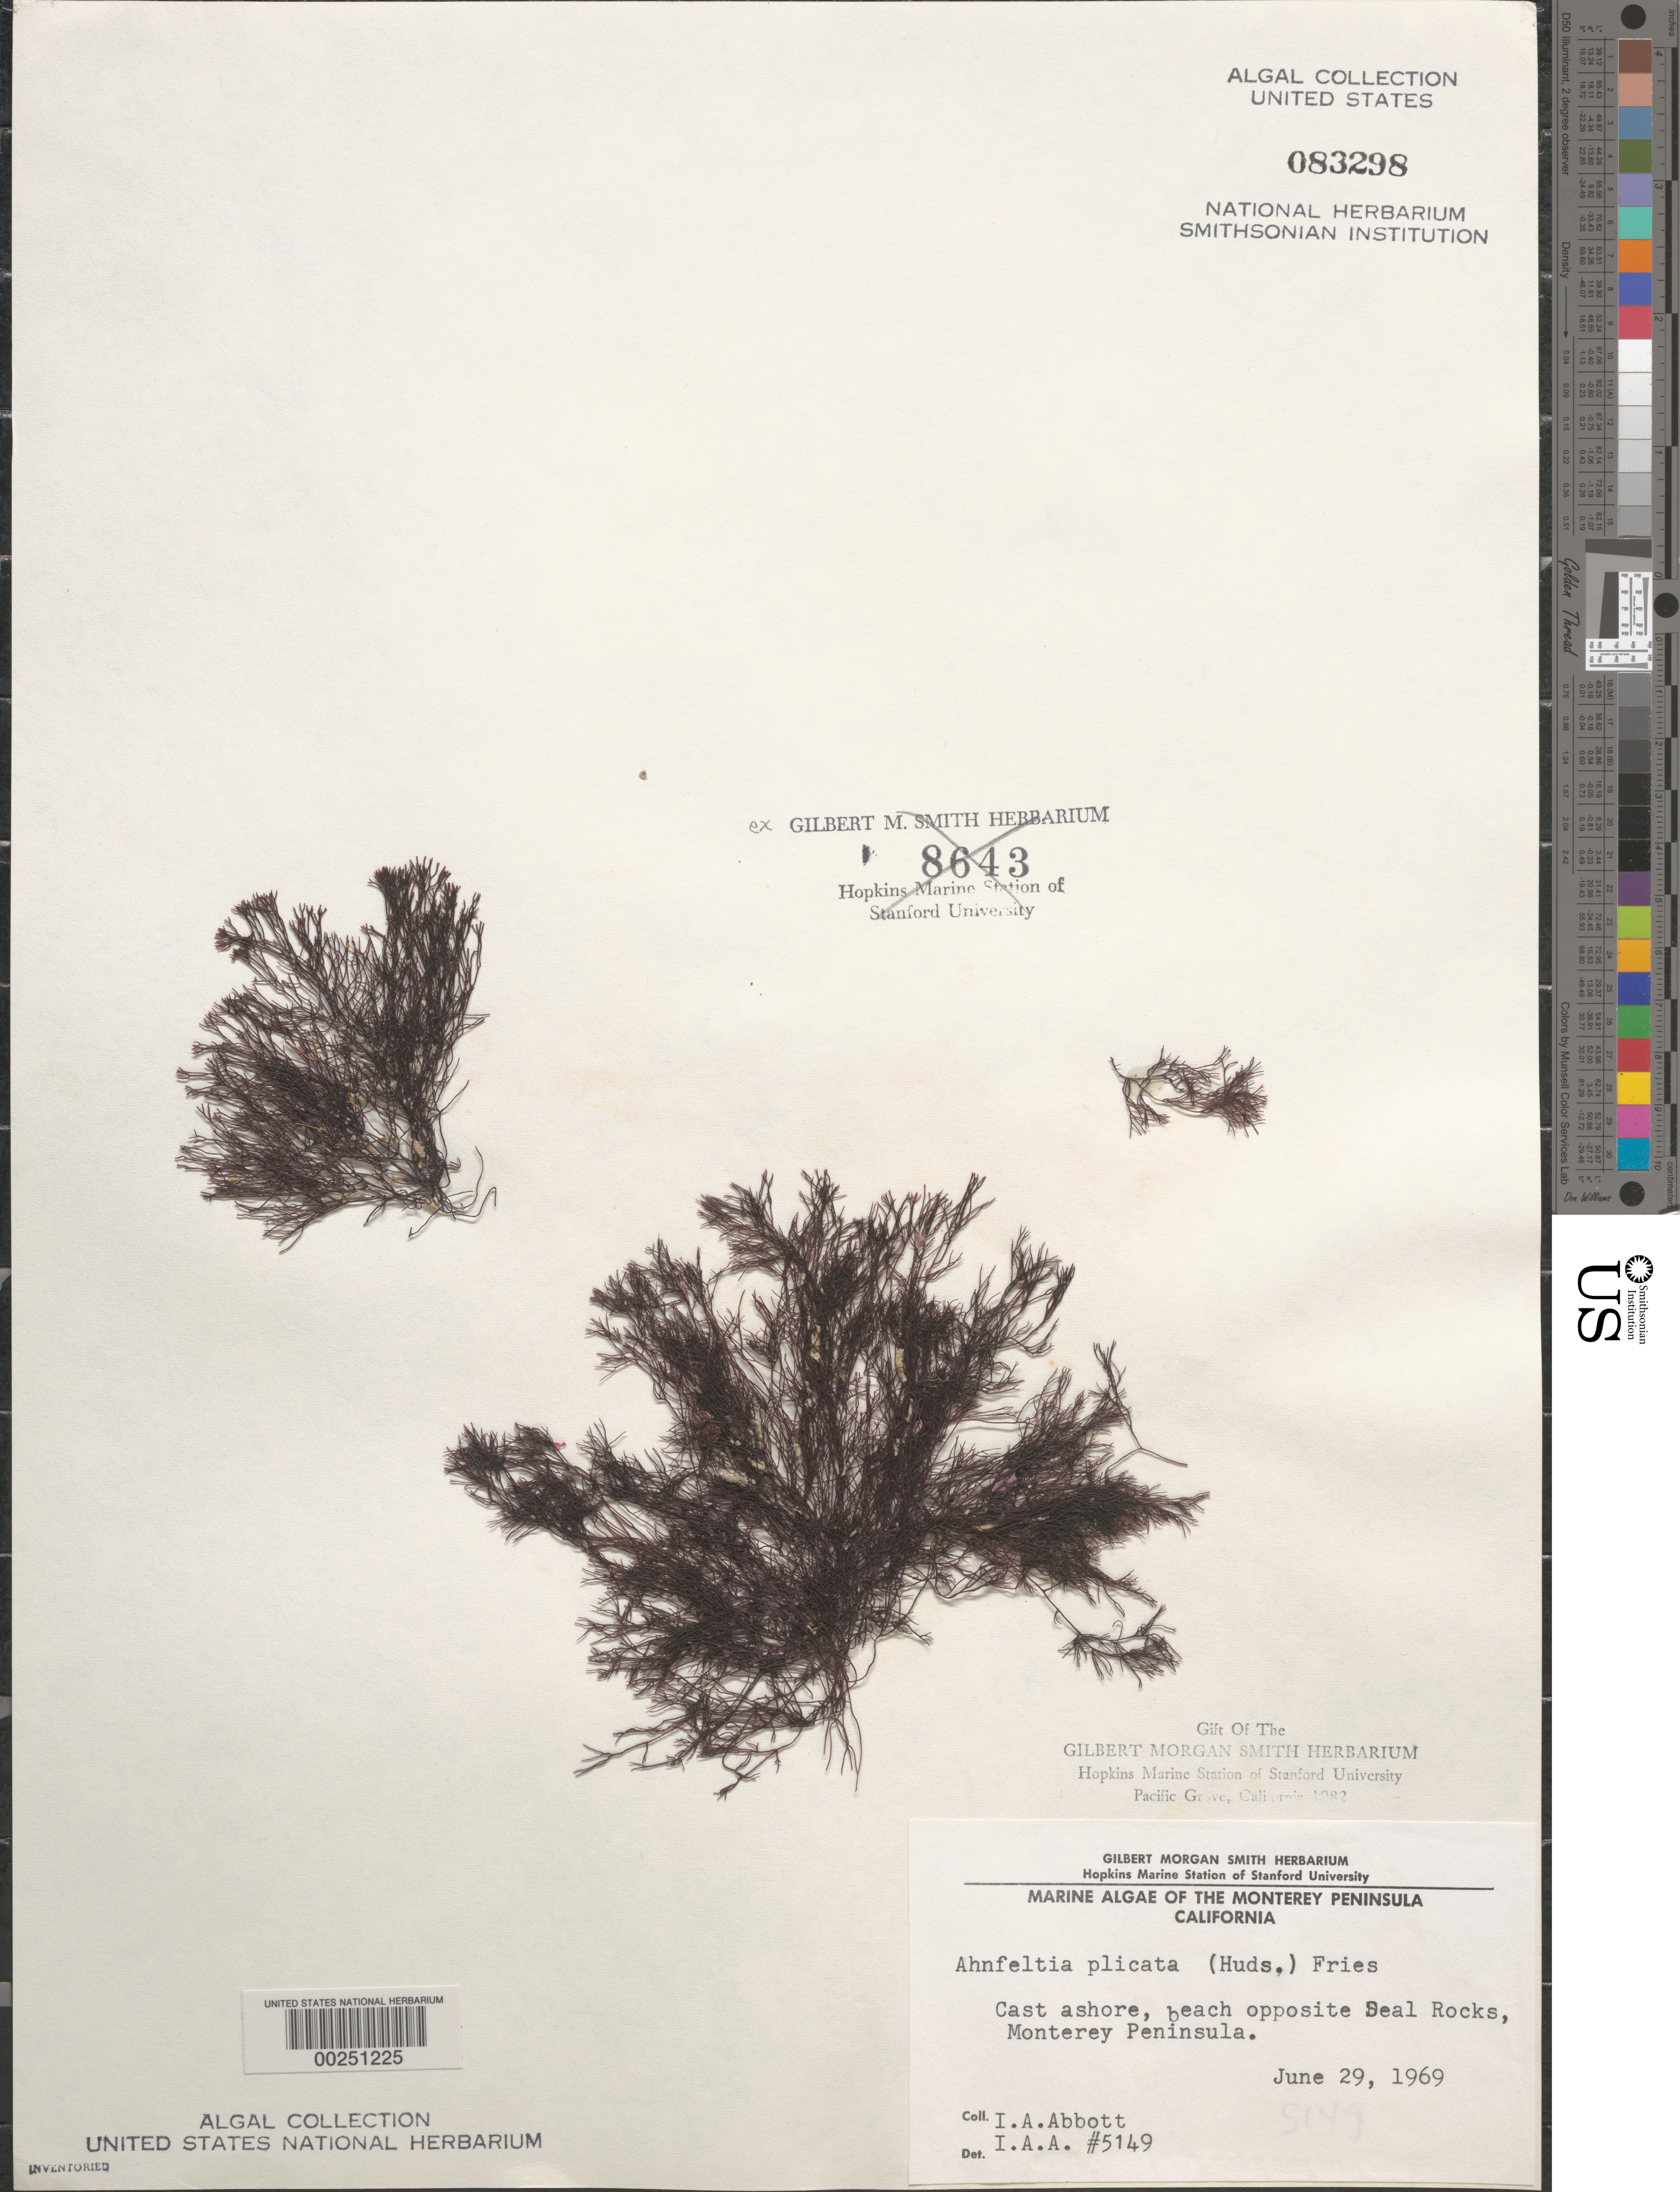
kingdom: Plantae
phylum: Rhodophyta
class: Florideophyceae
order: Ahnfeltiales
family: Ahnfeltiaceae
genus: Ahnfeltia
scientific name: Ahnfeltia plicata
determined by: Abbott, Isabella A.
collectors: I. A. Abbott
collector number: IAA 5149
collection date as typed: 29 Jun 1969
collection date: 1969-06-29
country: United States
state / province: California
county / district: Monterey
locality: Beach opposite Seal Rocks, Monterey Peninsula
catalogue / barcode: US 83298